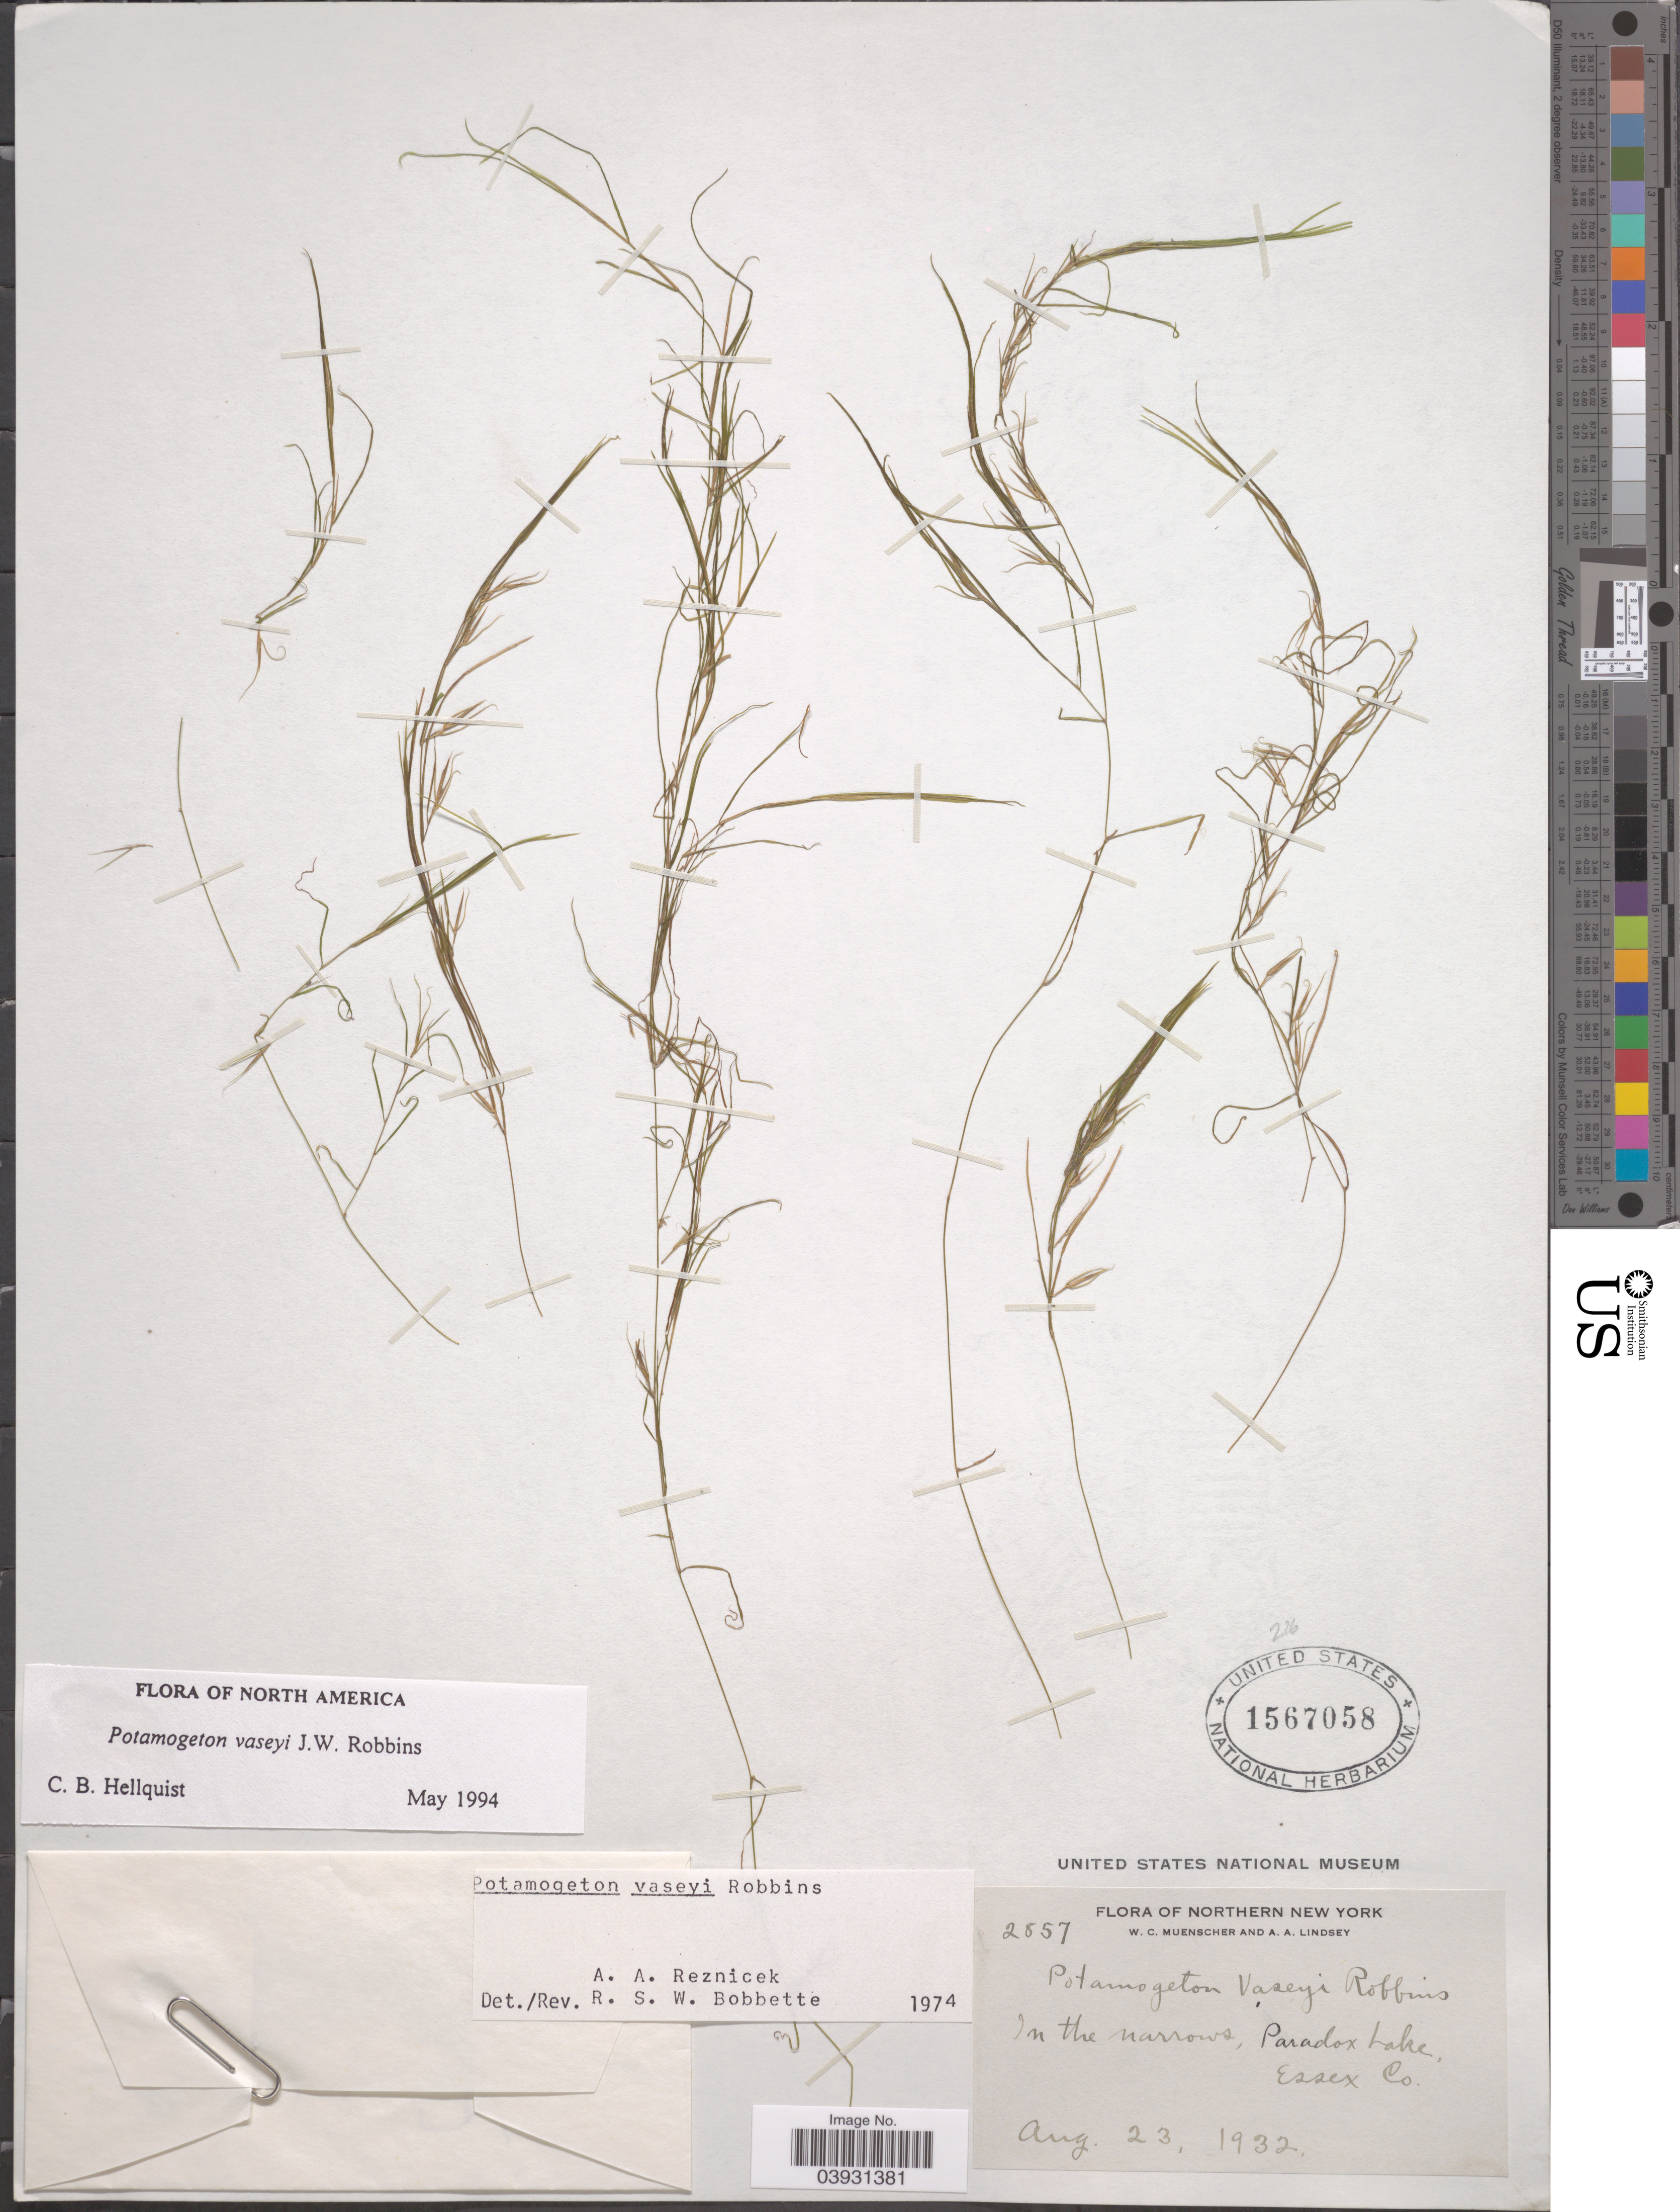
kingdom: Plantae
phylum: Tracheophyta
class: Liliopsida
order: Alismatales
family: Potamogetonaceae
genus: Potamogeton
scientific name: Potamogeton vaseyi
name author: J.W. Robbins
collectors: W. Muenscher & A. Lindsey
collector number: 2857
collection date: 1932-08-23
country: United States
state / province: New York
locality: Northern New York. Paradox Lake, Essex Co.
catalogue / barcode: US 1567058